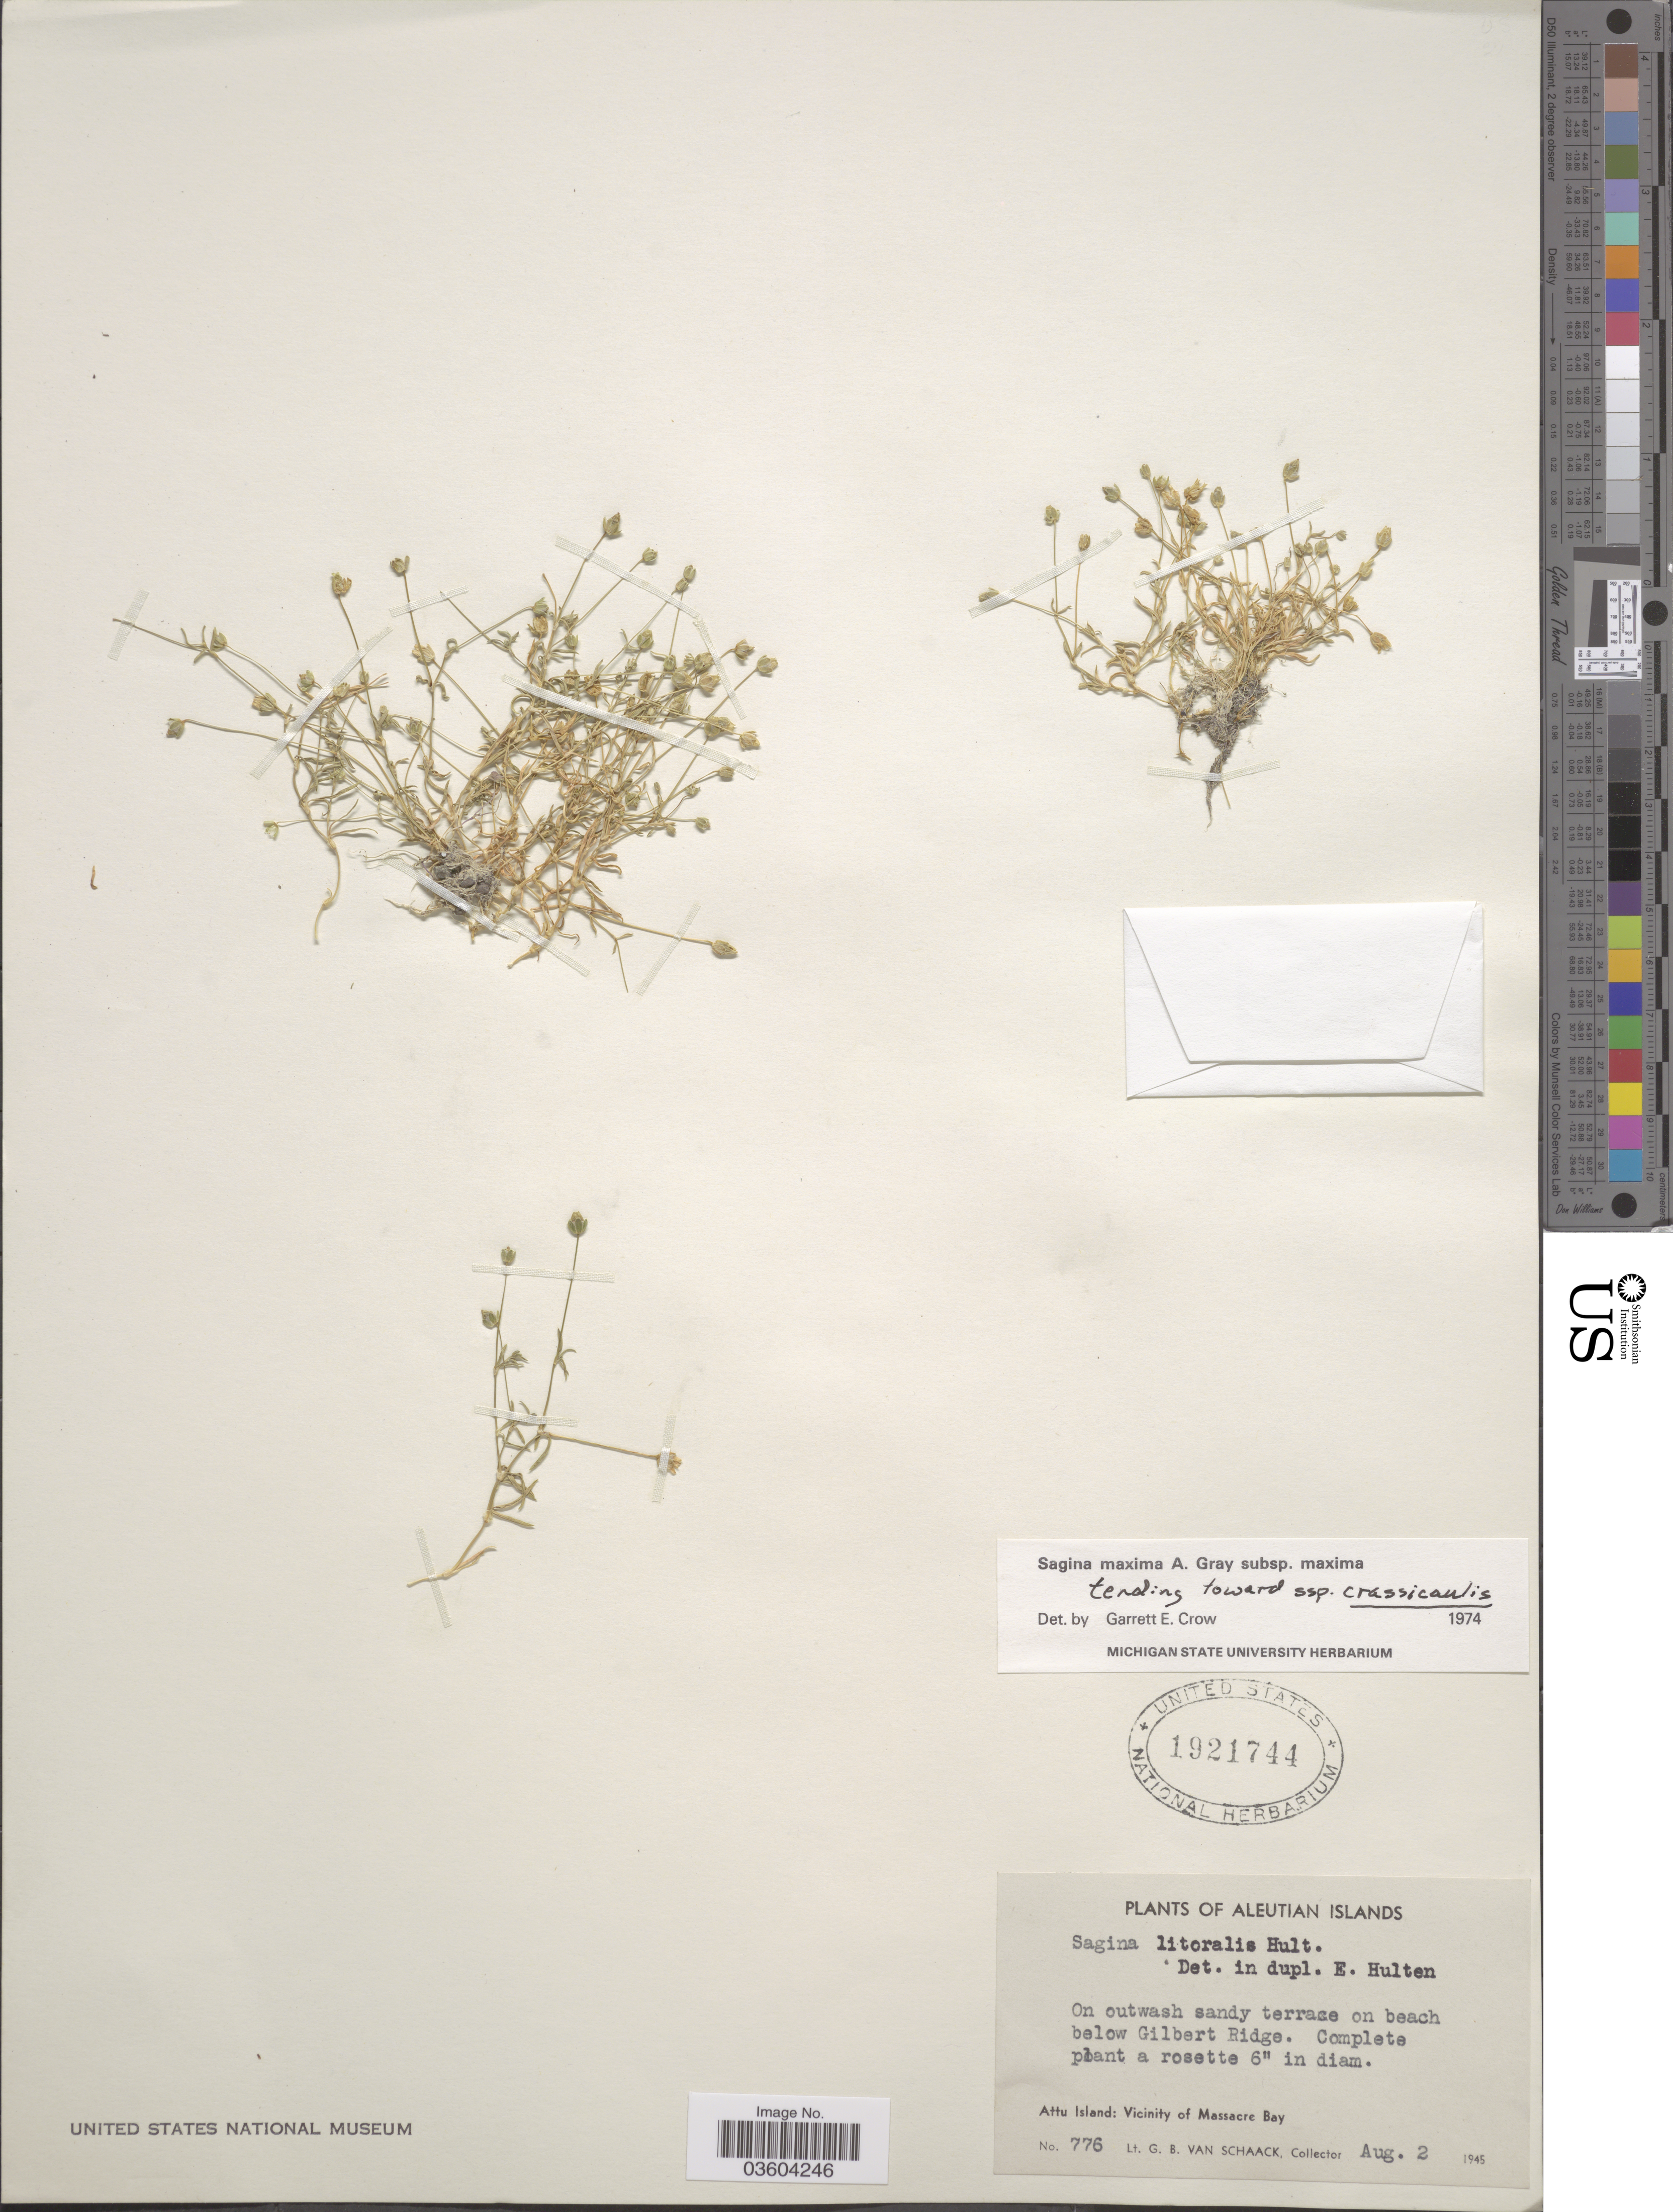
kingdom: Plantae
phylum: Tracheophyta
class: Magnoliopsida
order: Caryophyllales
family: Caryophyllaceae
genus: Sagina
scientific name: Sagina maxima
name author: A. Gray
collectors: G. Van Schaack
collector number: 776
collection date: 1945-08-02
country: United States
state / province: Alaska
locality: Aleutian Islands. On outwash sandy terrace on beach below Gilbert Ridge. Attu Island: Vicinity of Massacre Bay.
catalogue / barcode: US 1921744